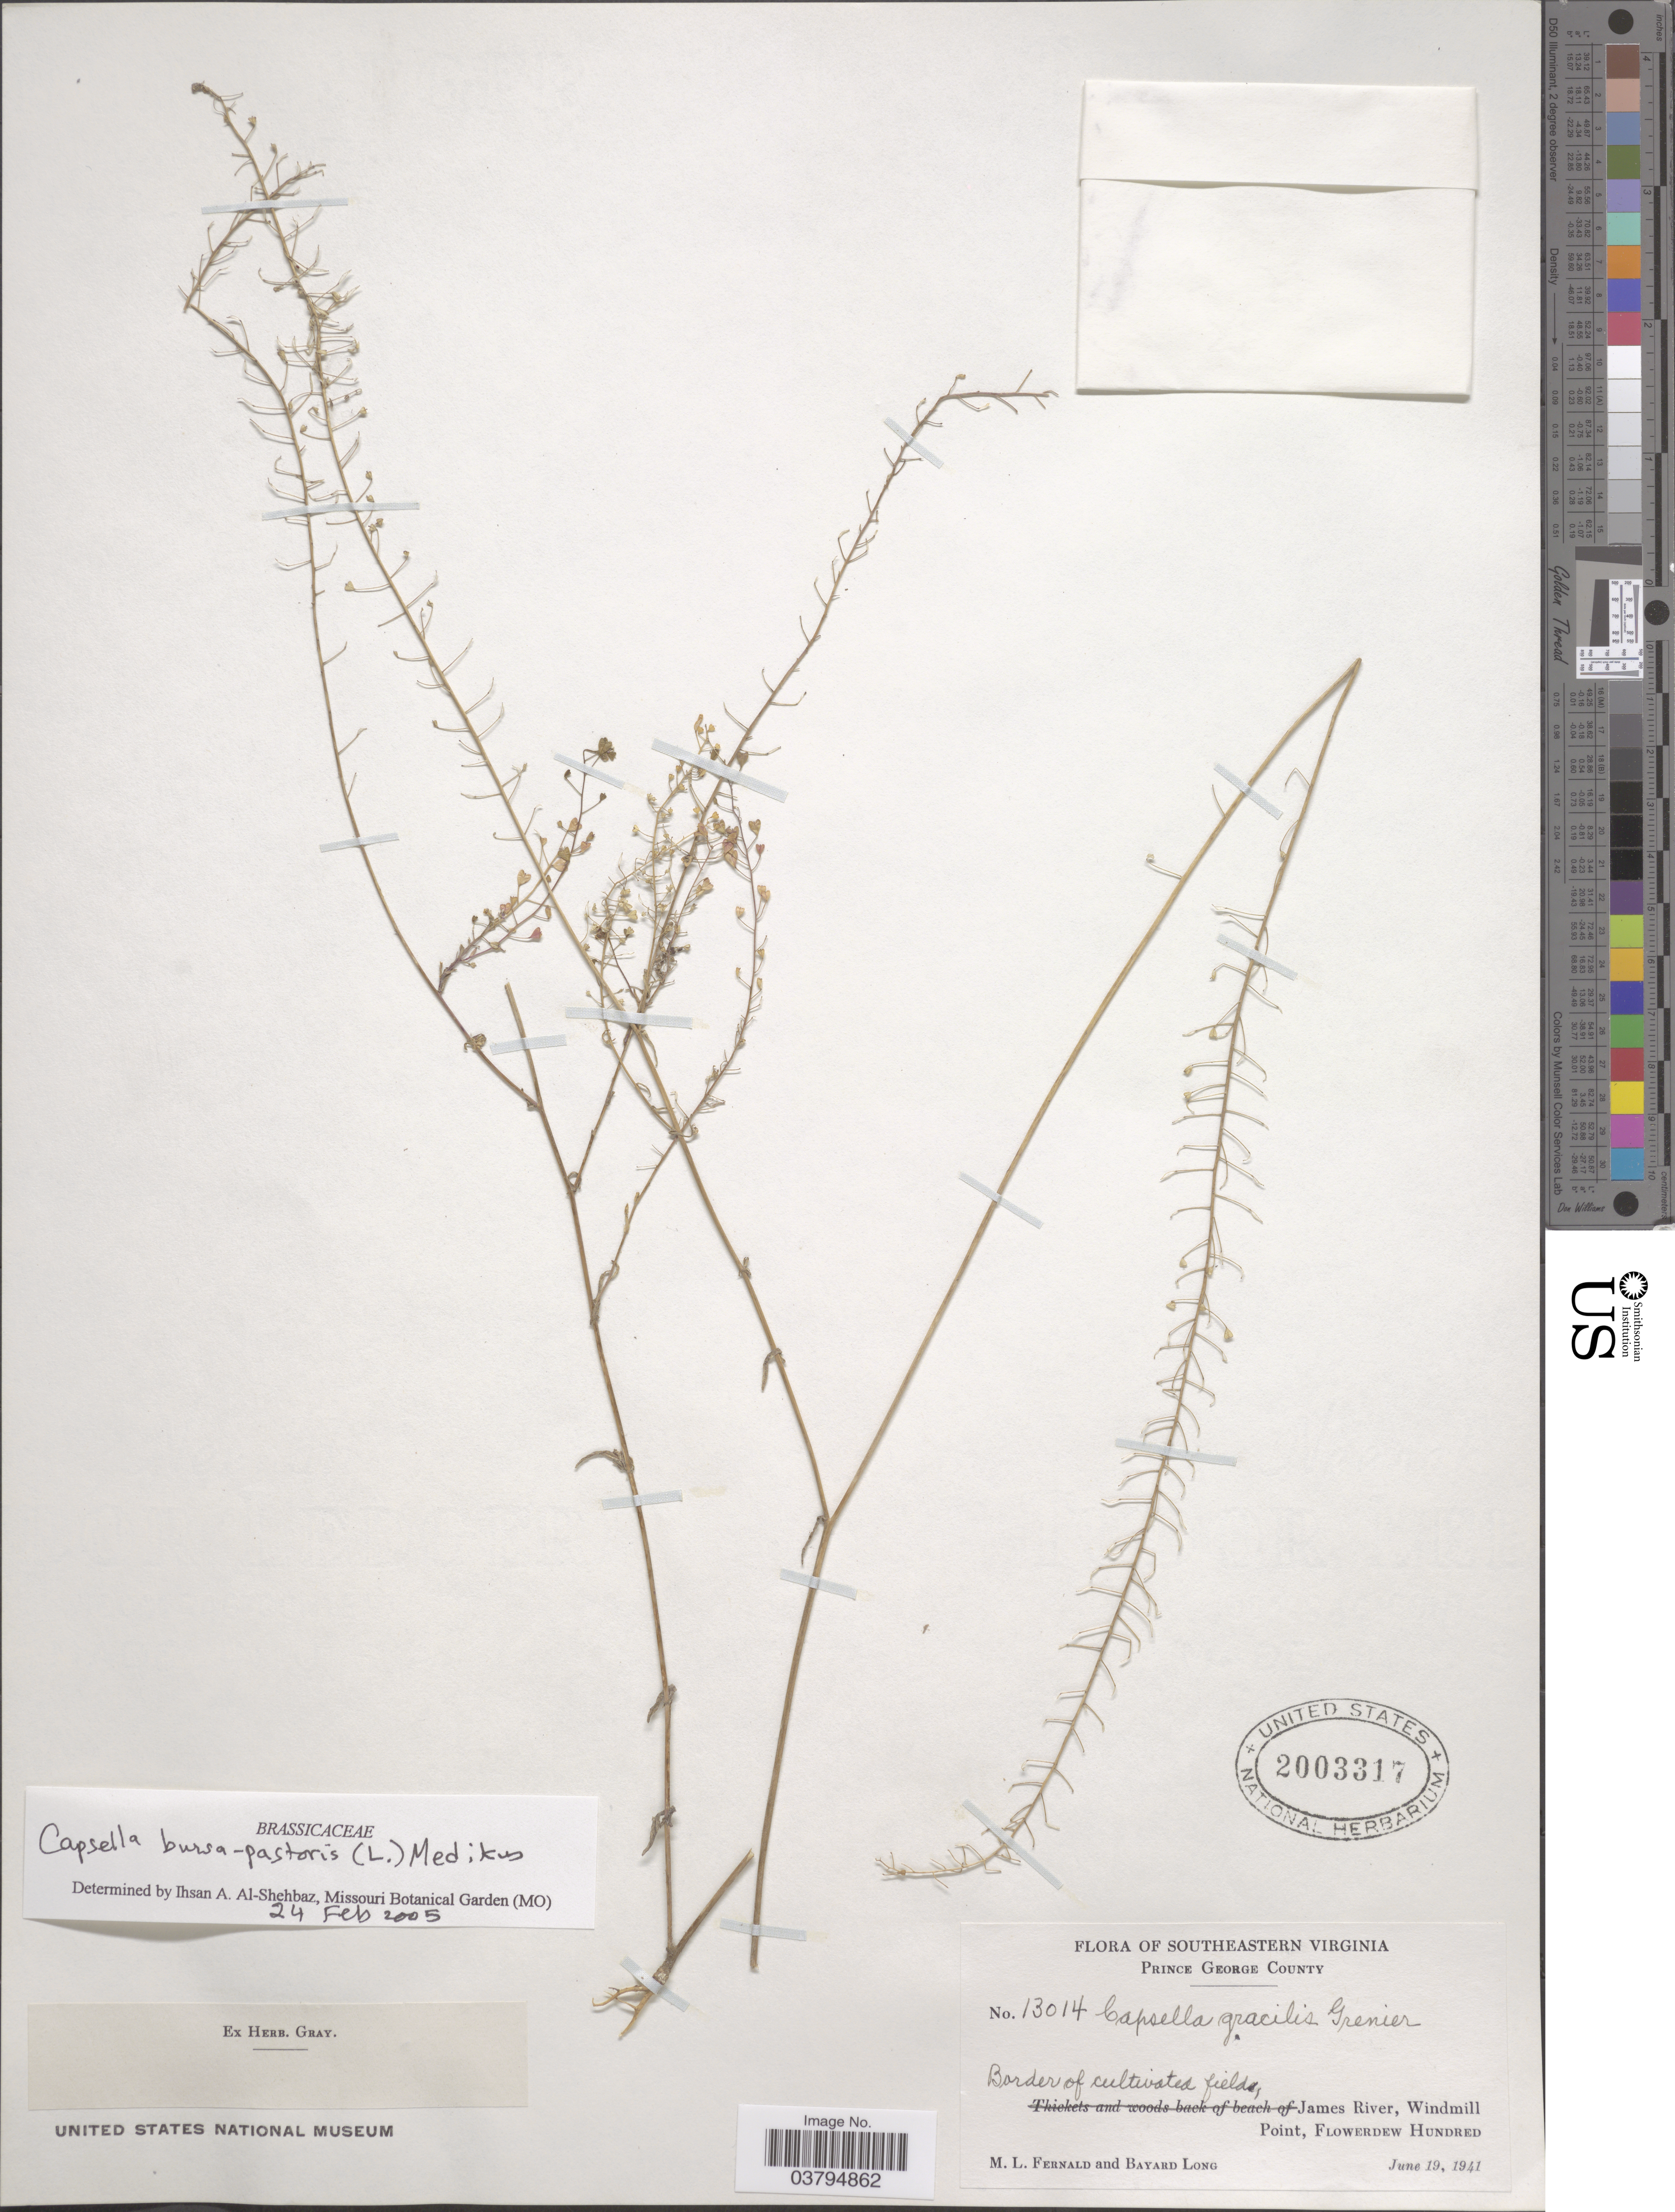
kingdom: Plantae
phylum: Tracheophyta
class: Magnoliopsida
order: Brassicales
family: Brassicaceae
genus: Capsella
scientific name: Capsella bursa-pastoris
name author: (L.) Medik.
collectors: M. L. Fernald & B. Long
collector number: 13014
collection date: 1941-06-19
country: United States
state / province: Virginia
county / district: Prince George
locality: Southeastern Virginia. Prince George County. James River, Windmill Point, Flowerdew Hundred.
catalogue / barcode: US 2003317